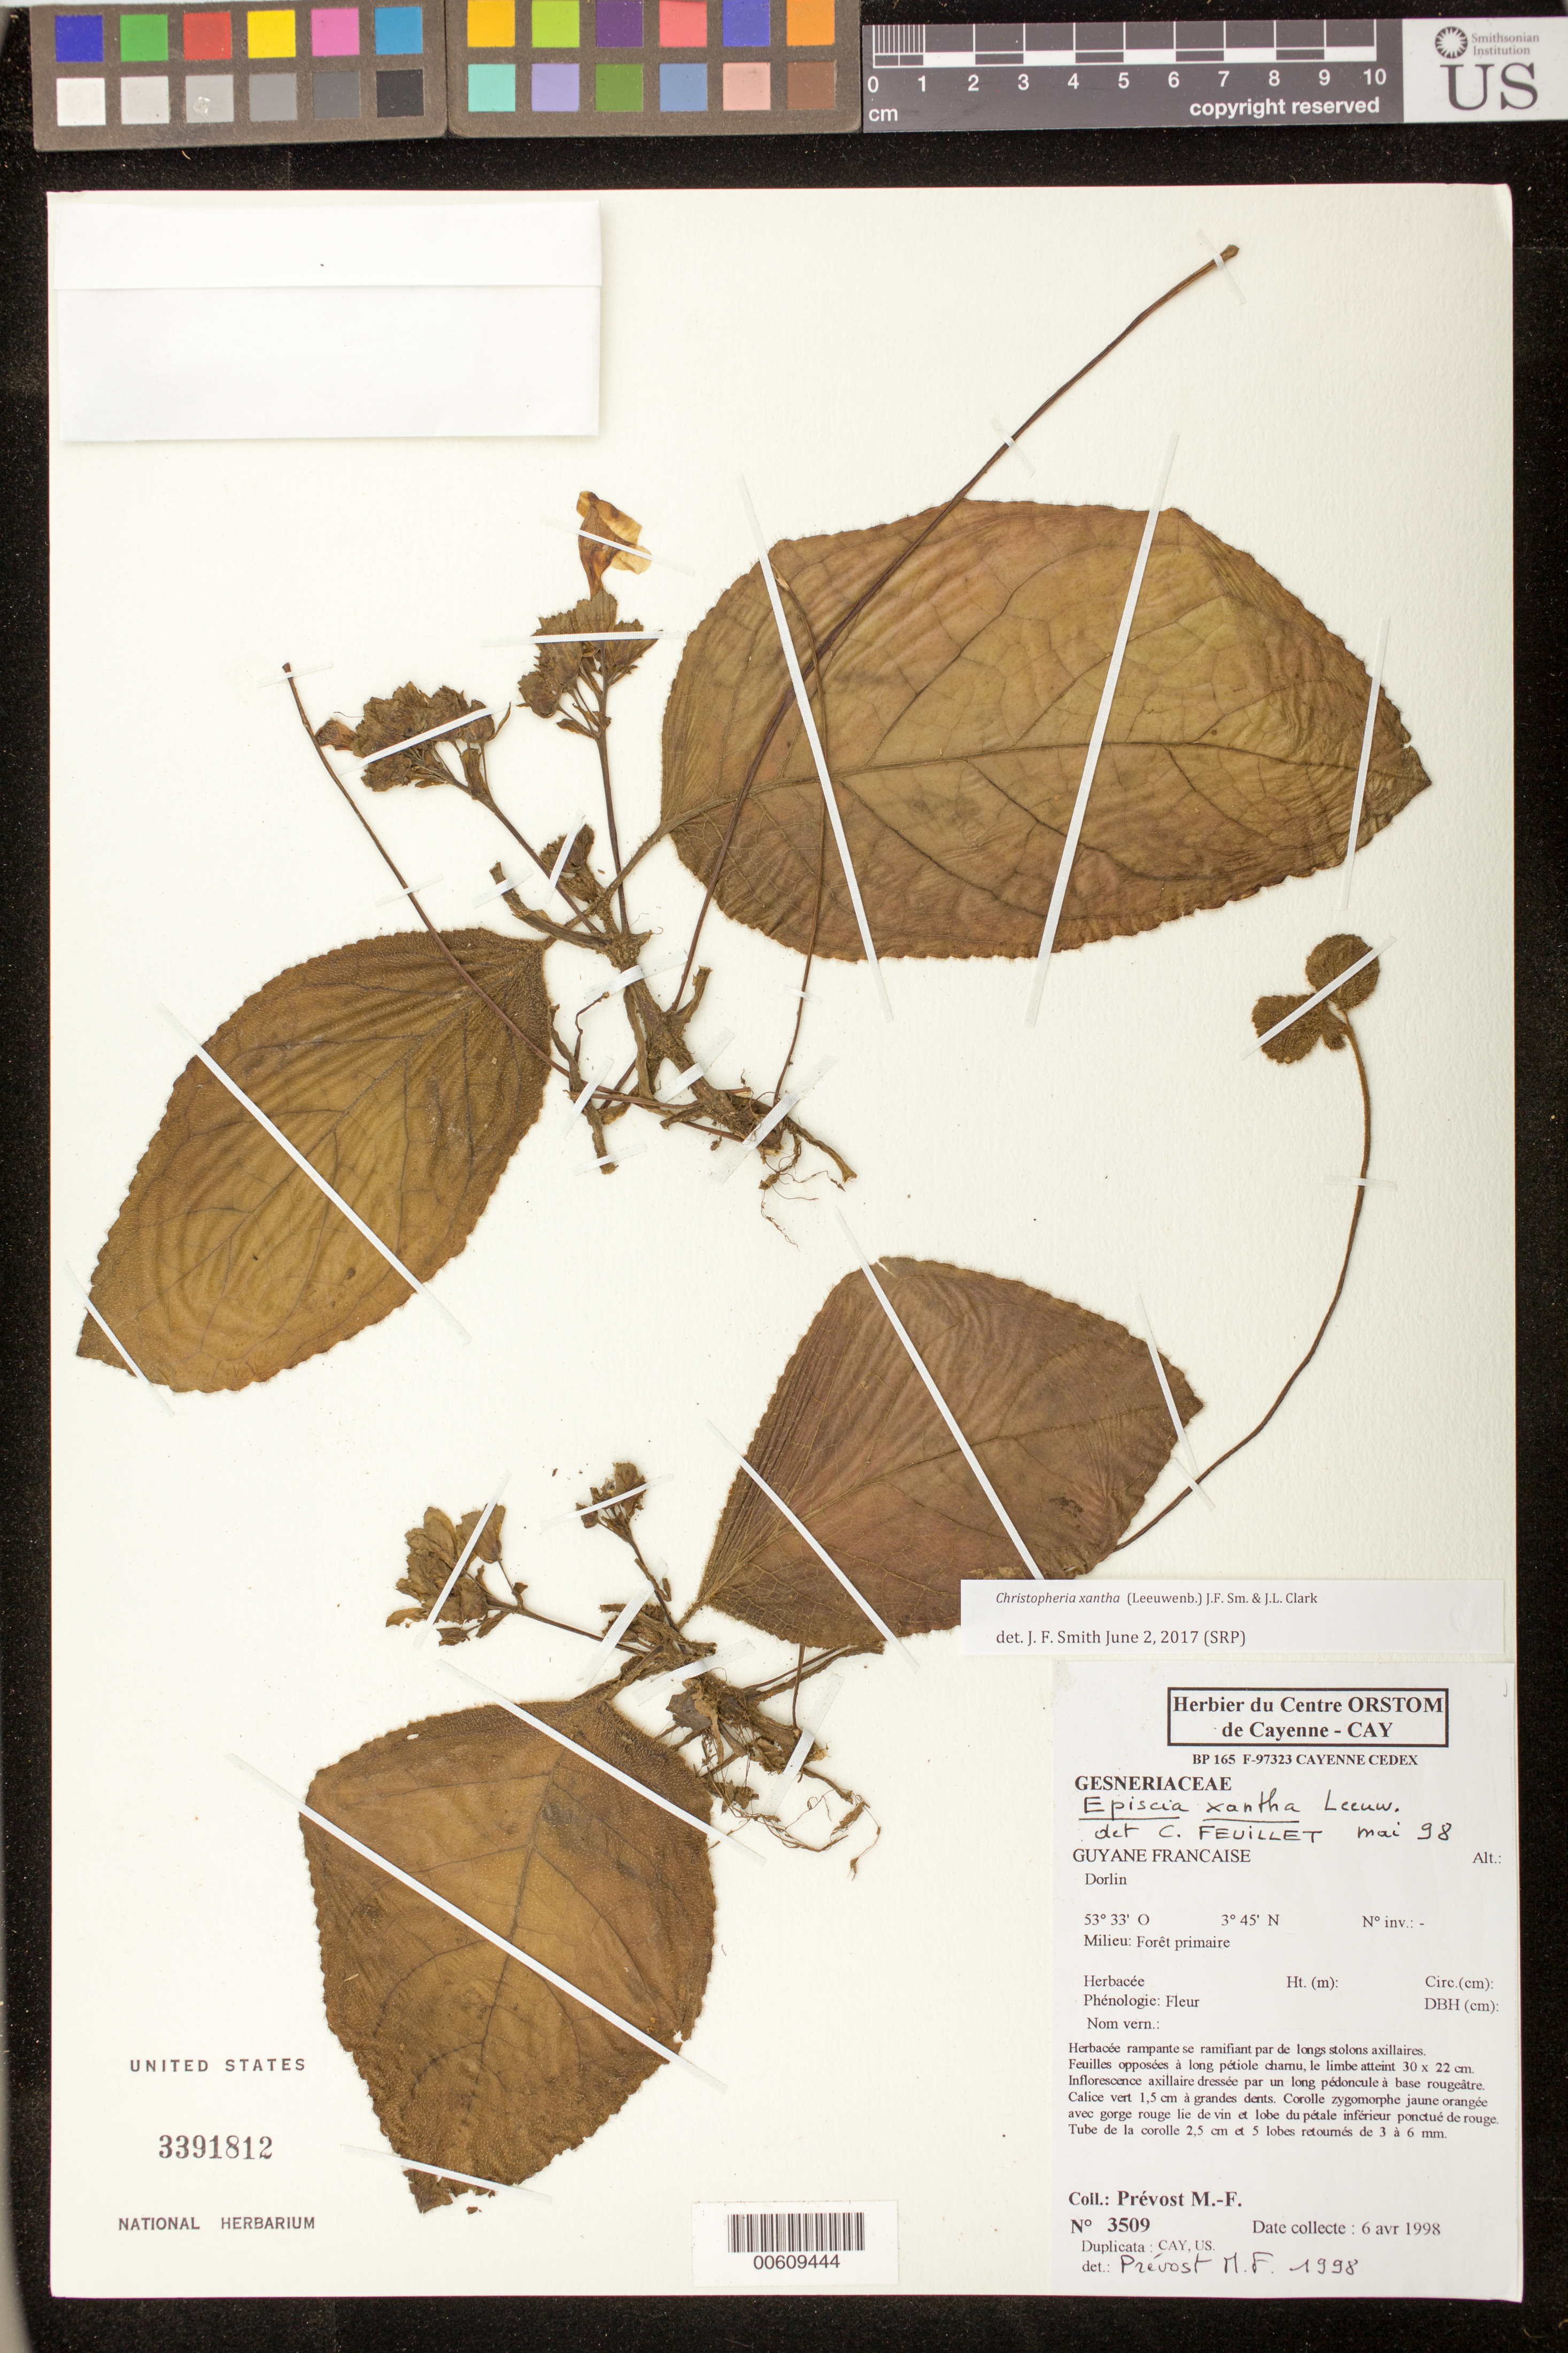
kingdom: Plantae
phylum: Tracheophyta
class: Magnoliopsida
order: Lamiales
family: Gesneriaceae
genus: Christopheria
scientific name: Christopheria xantha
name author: (Leeuwenb.) J.F. Sm. & J.L. Clark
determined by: Smith, J. F.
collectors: M.-F. Prévost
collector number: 3509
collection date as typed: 06 Apr 1998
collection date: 1998-04-06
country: French Guiana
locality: Dorlin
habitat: Forêt primaire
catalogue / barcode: US 3391812